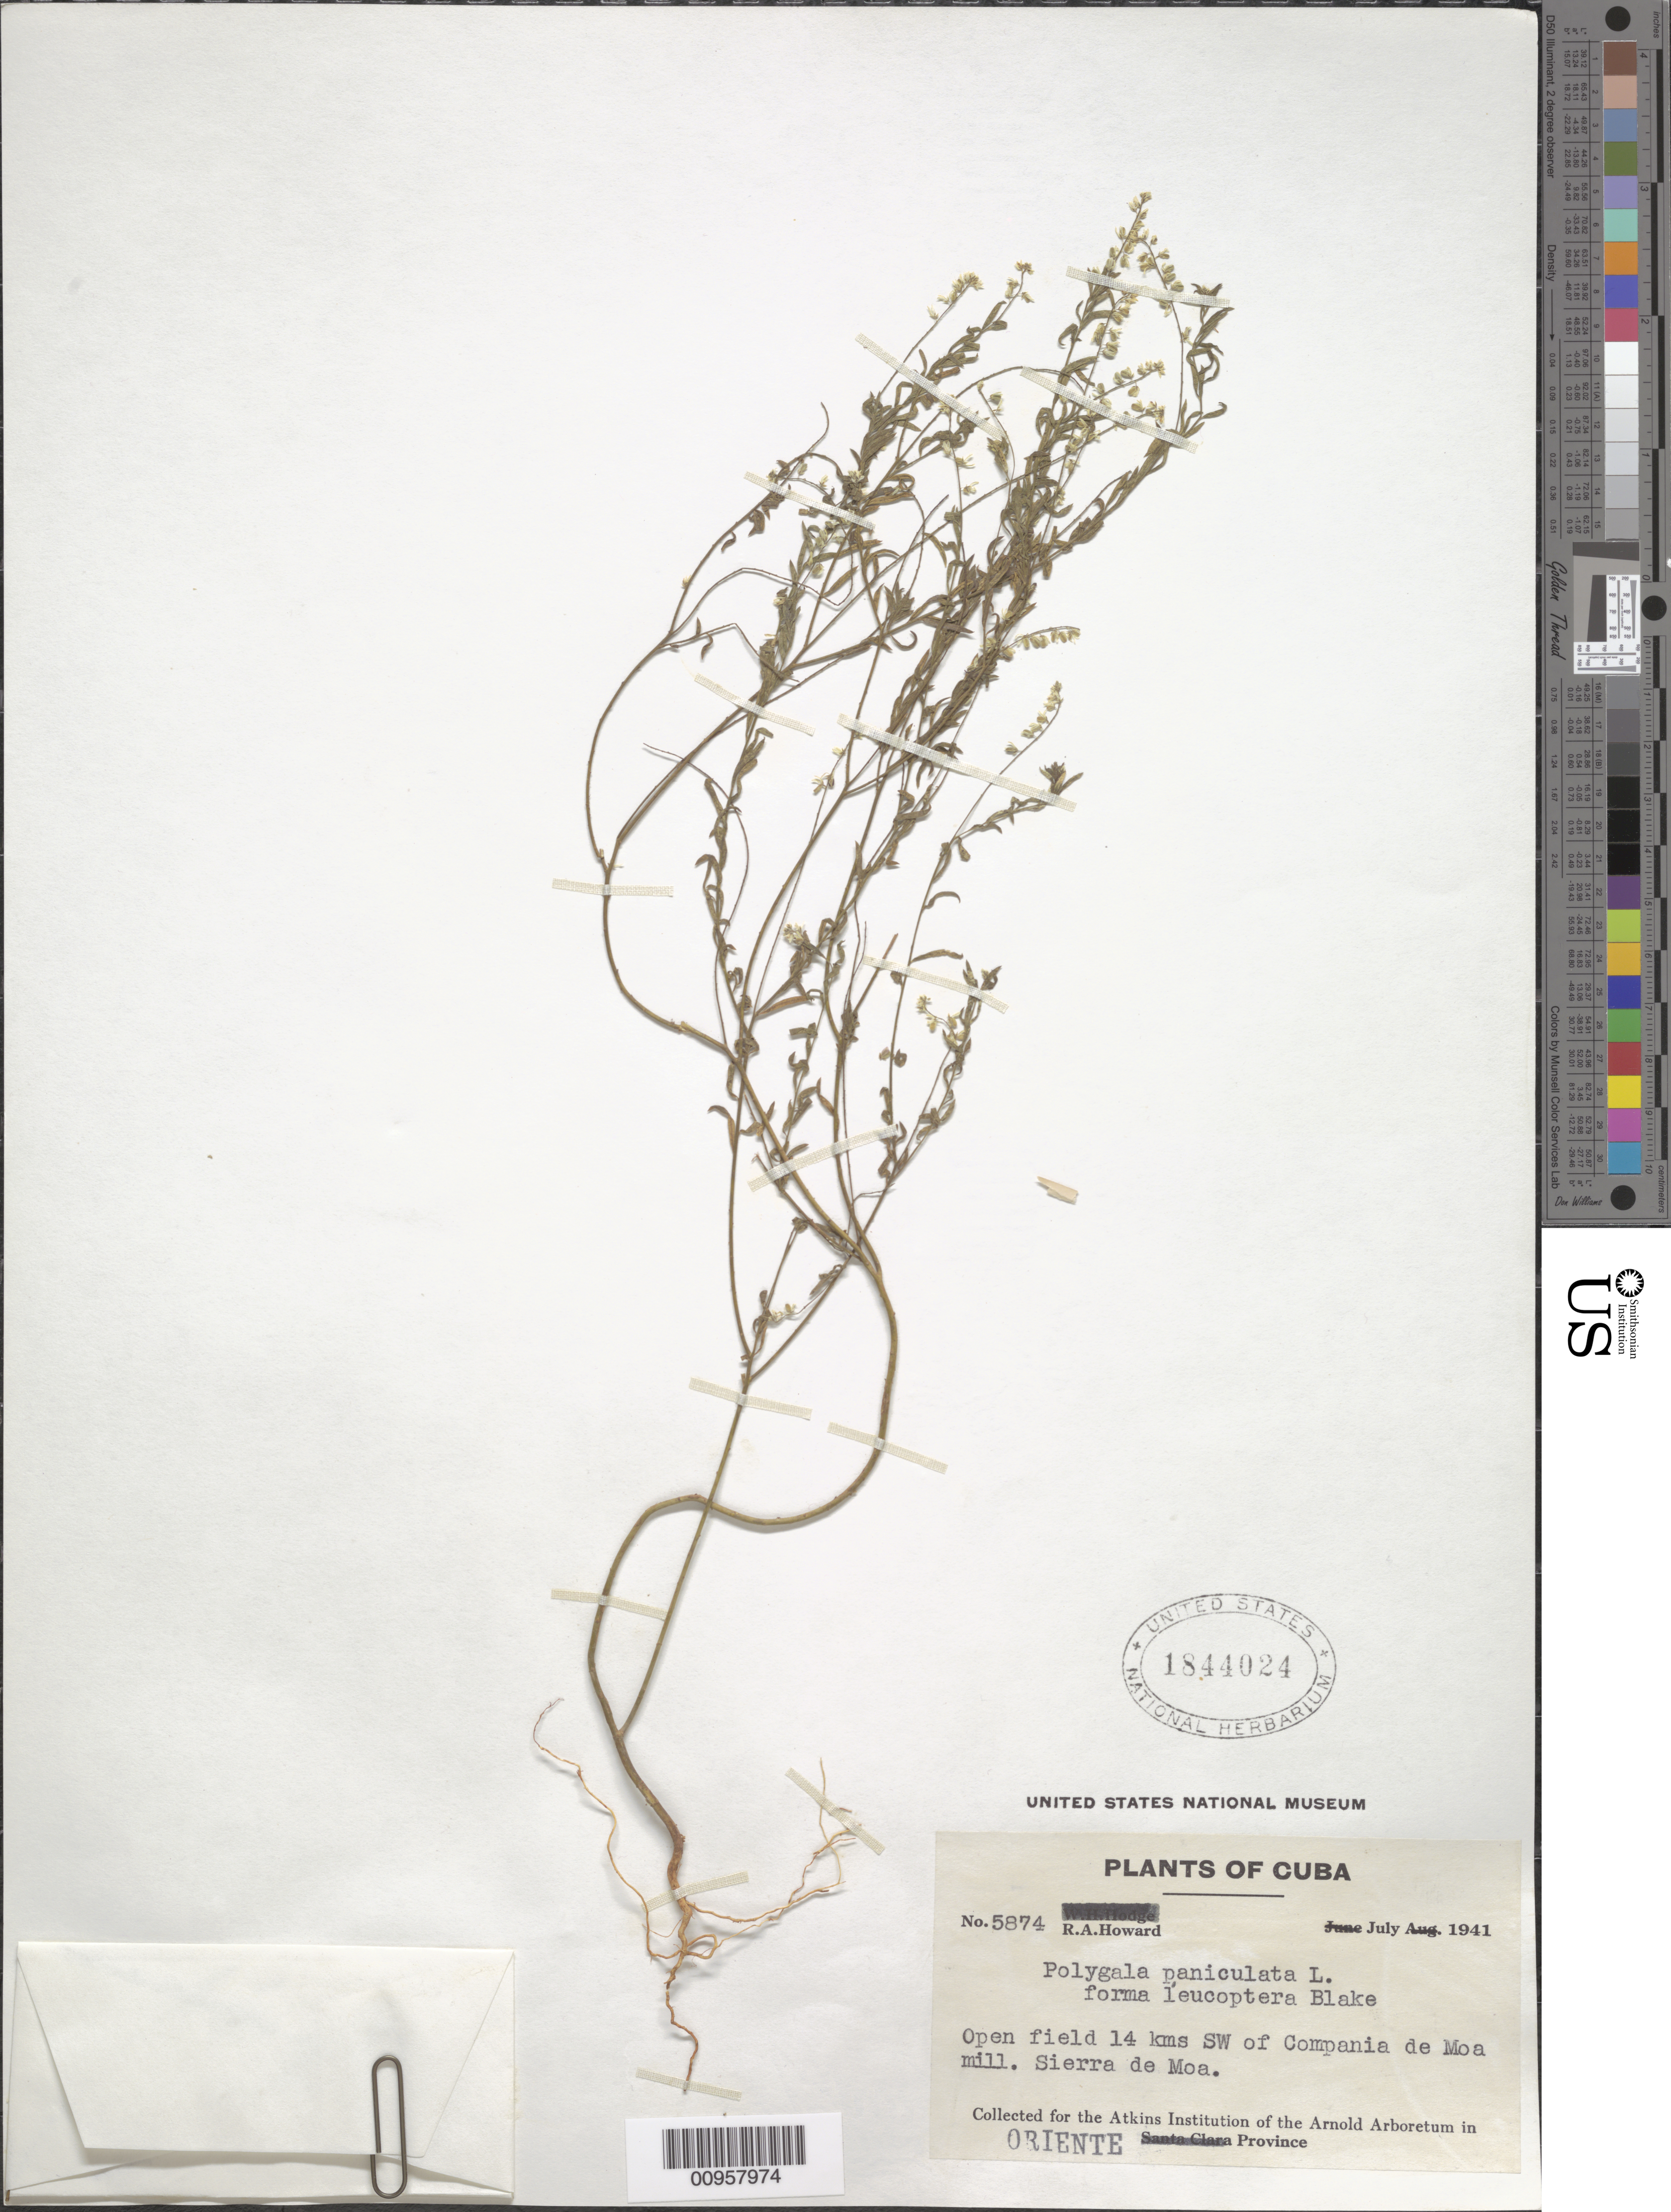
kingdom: Plantae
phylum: Tracheophyta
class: Magnoliopsida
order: Fabales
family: Polygalaceae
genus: Polygala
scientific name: Polygala paniculata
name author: L.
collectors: R. A. Howard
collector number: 5874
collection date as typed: Jul 1941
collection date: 1941-07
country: Cuba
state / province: Holguín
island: Cuba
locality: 14 kms SW of Compania de Moa mill, Sierra de Moa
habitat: Open field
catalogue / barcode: US 1844024